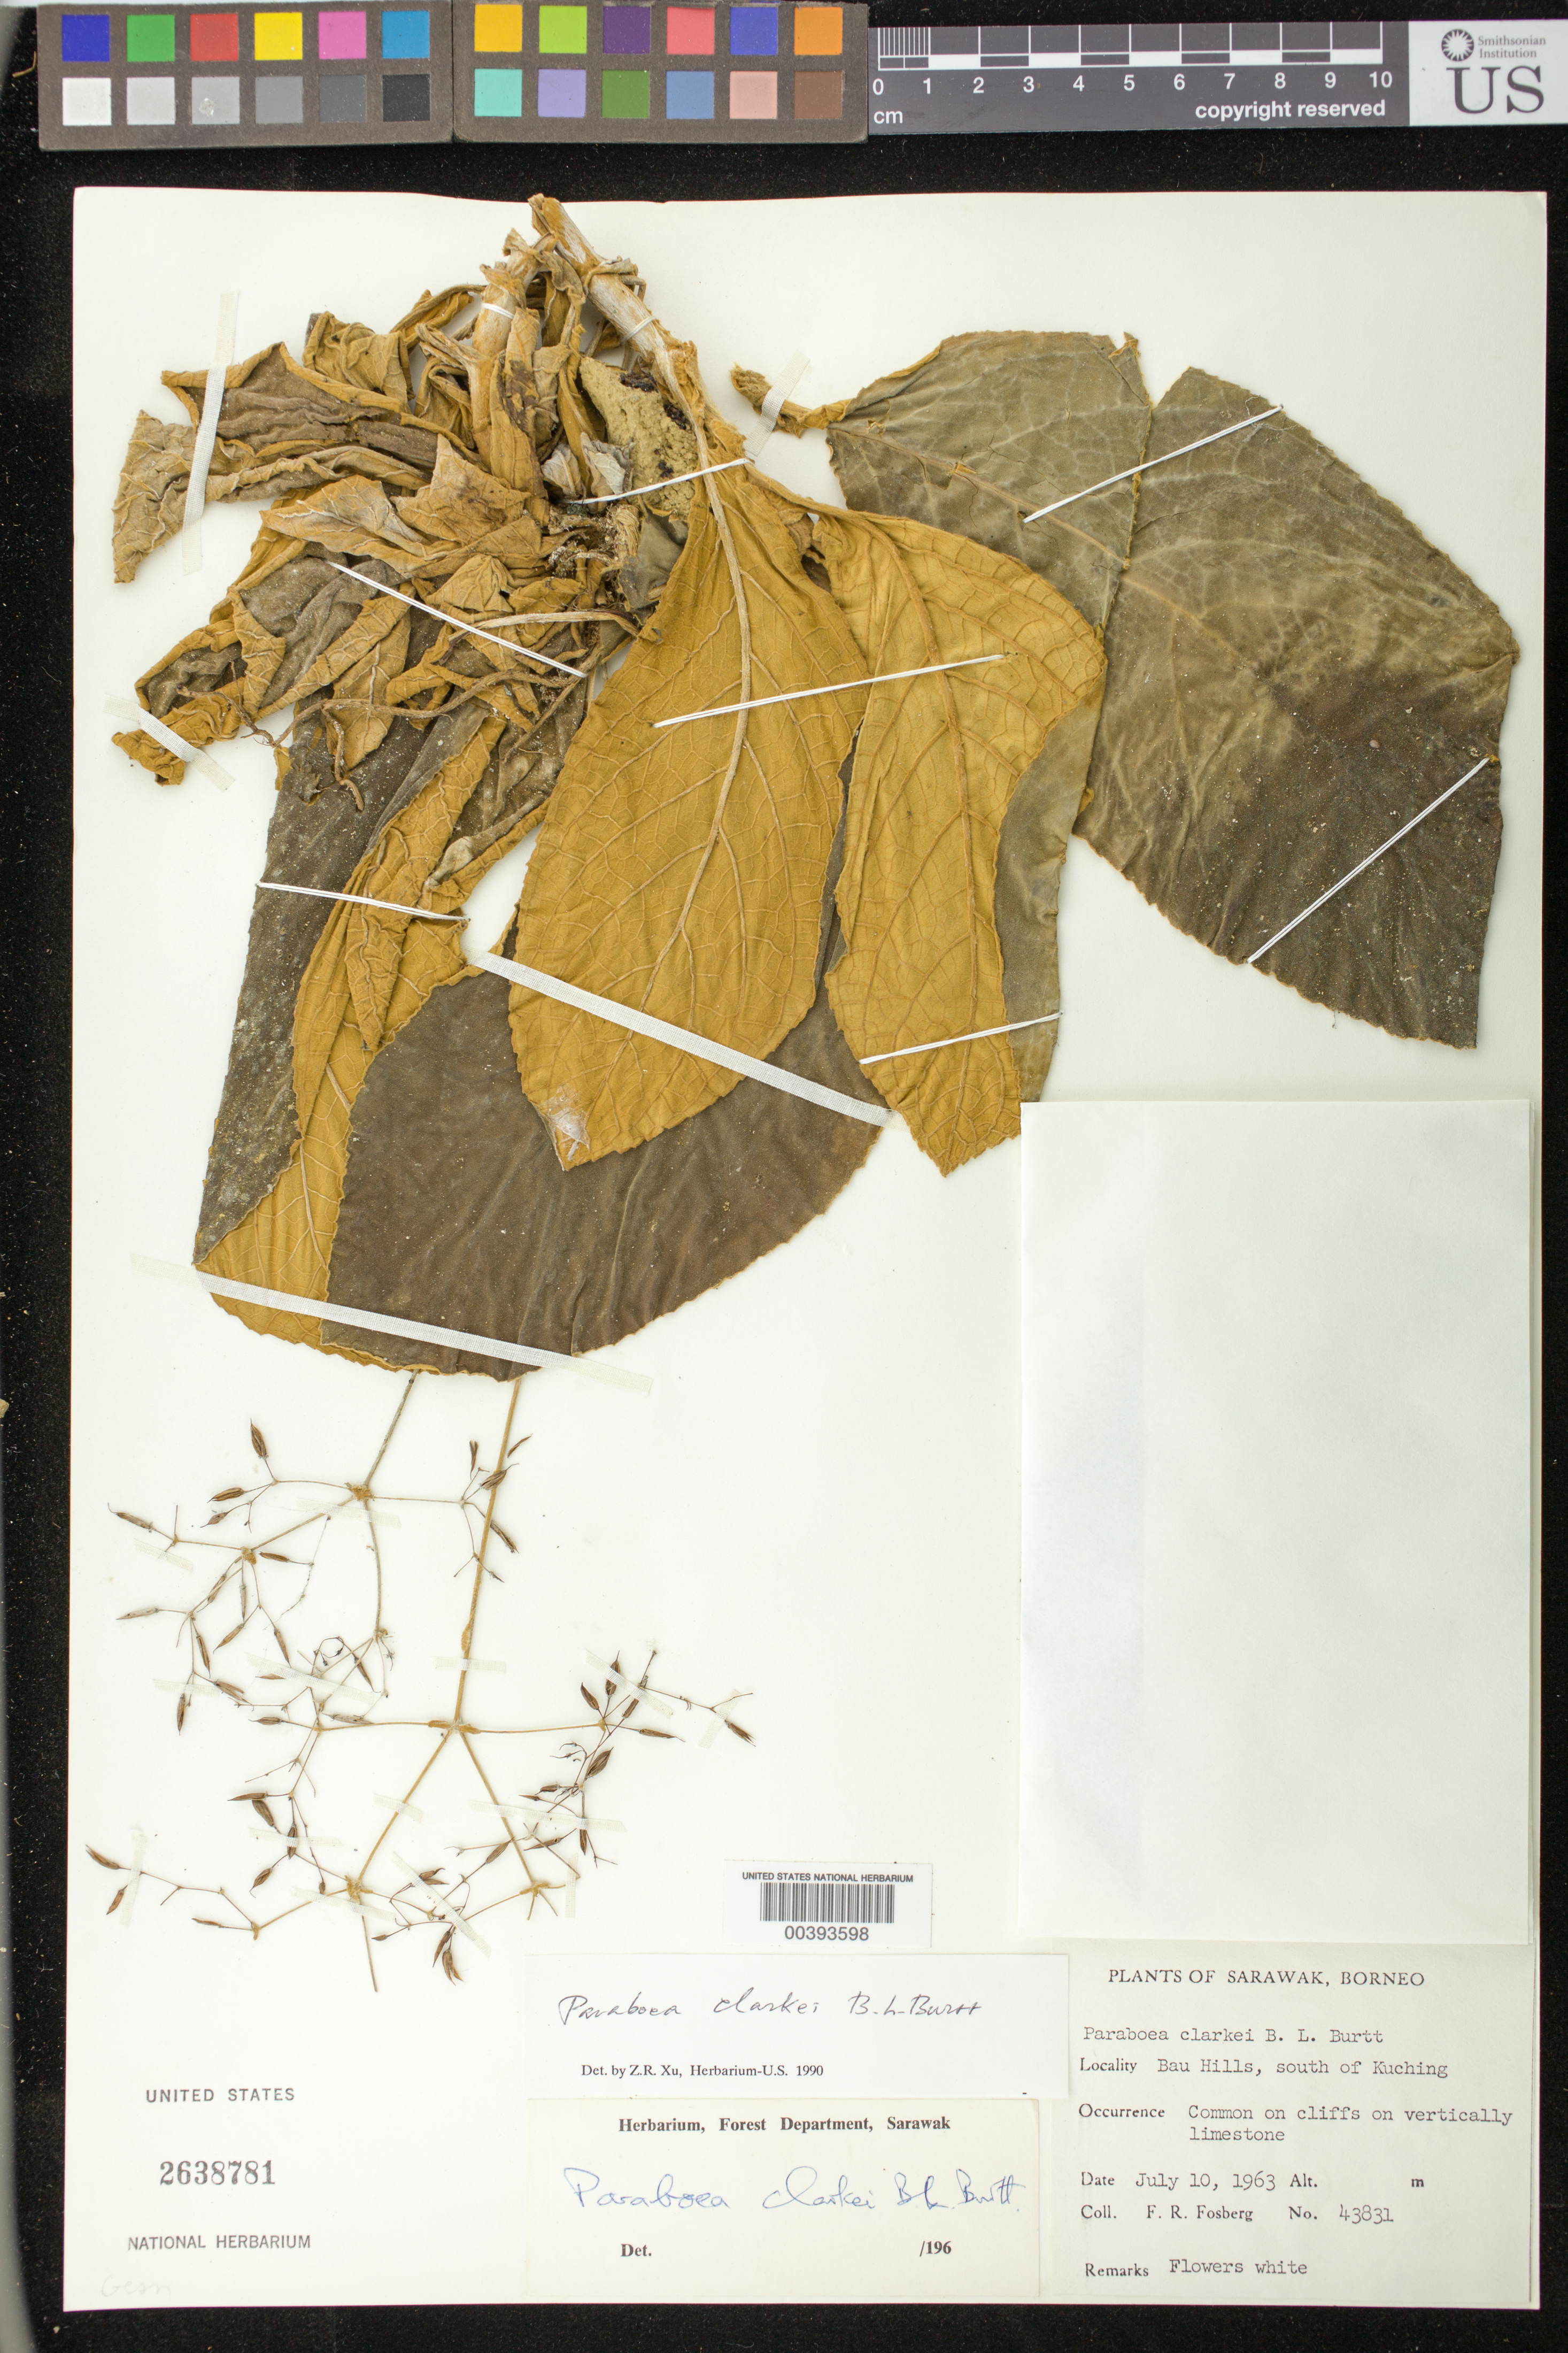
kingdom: Plantae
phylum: Tracheophyta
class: Magnoliopsida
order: Lamiales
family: Gesneriaceae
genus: Paraboea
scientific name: Paraboea clarkei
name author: B.L. Burtt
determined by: Xu, Z. R.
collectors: F. R. Fosberg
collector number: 43831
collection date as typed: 10 Jul 1963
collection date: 1963-07-10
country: Malaysia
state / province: Sarawak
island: Borneo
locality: Bau hills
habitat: Limestone cliffs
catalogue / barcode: US 2638781